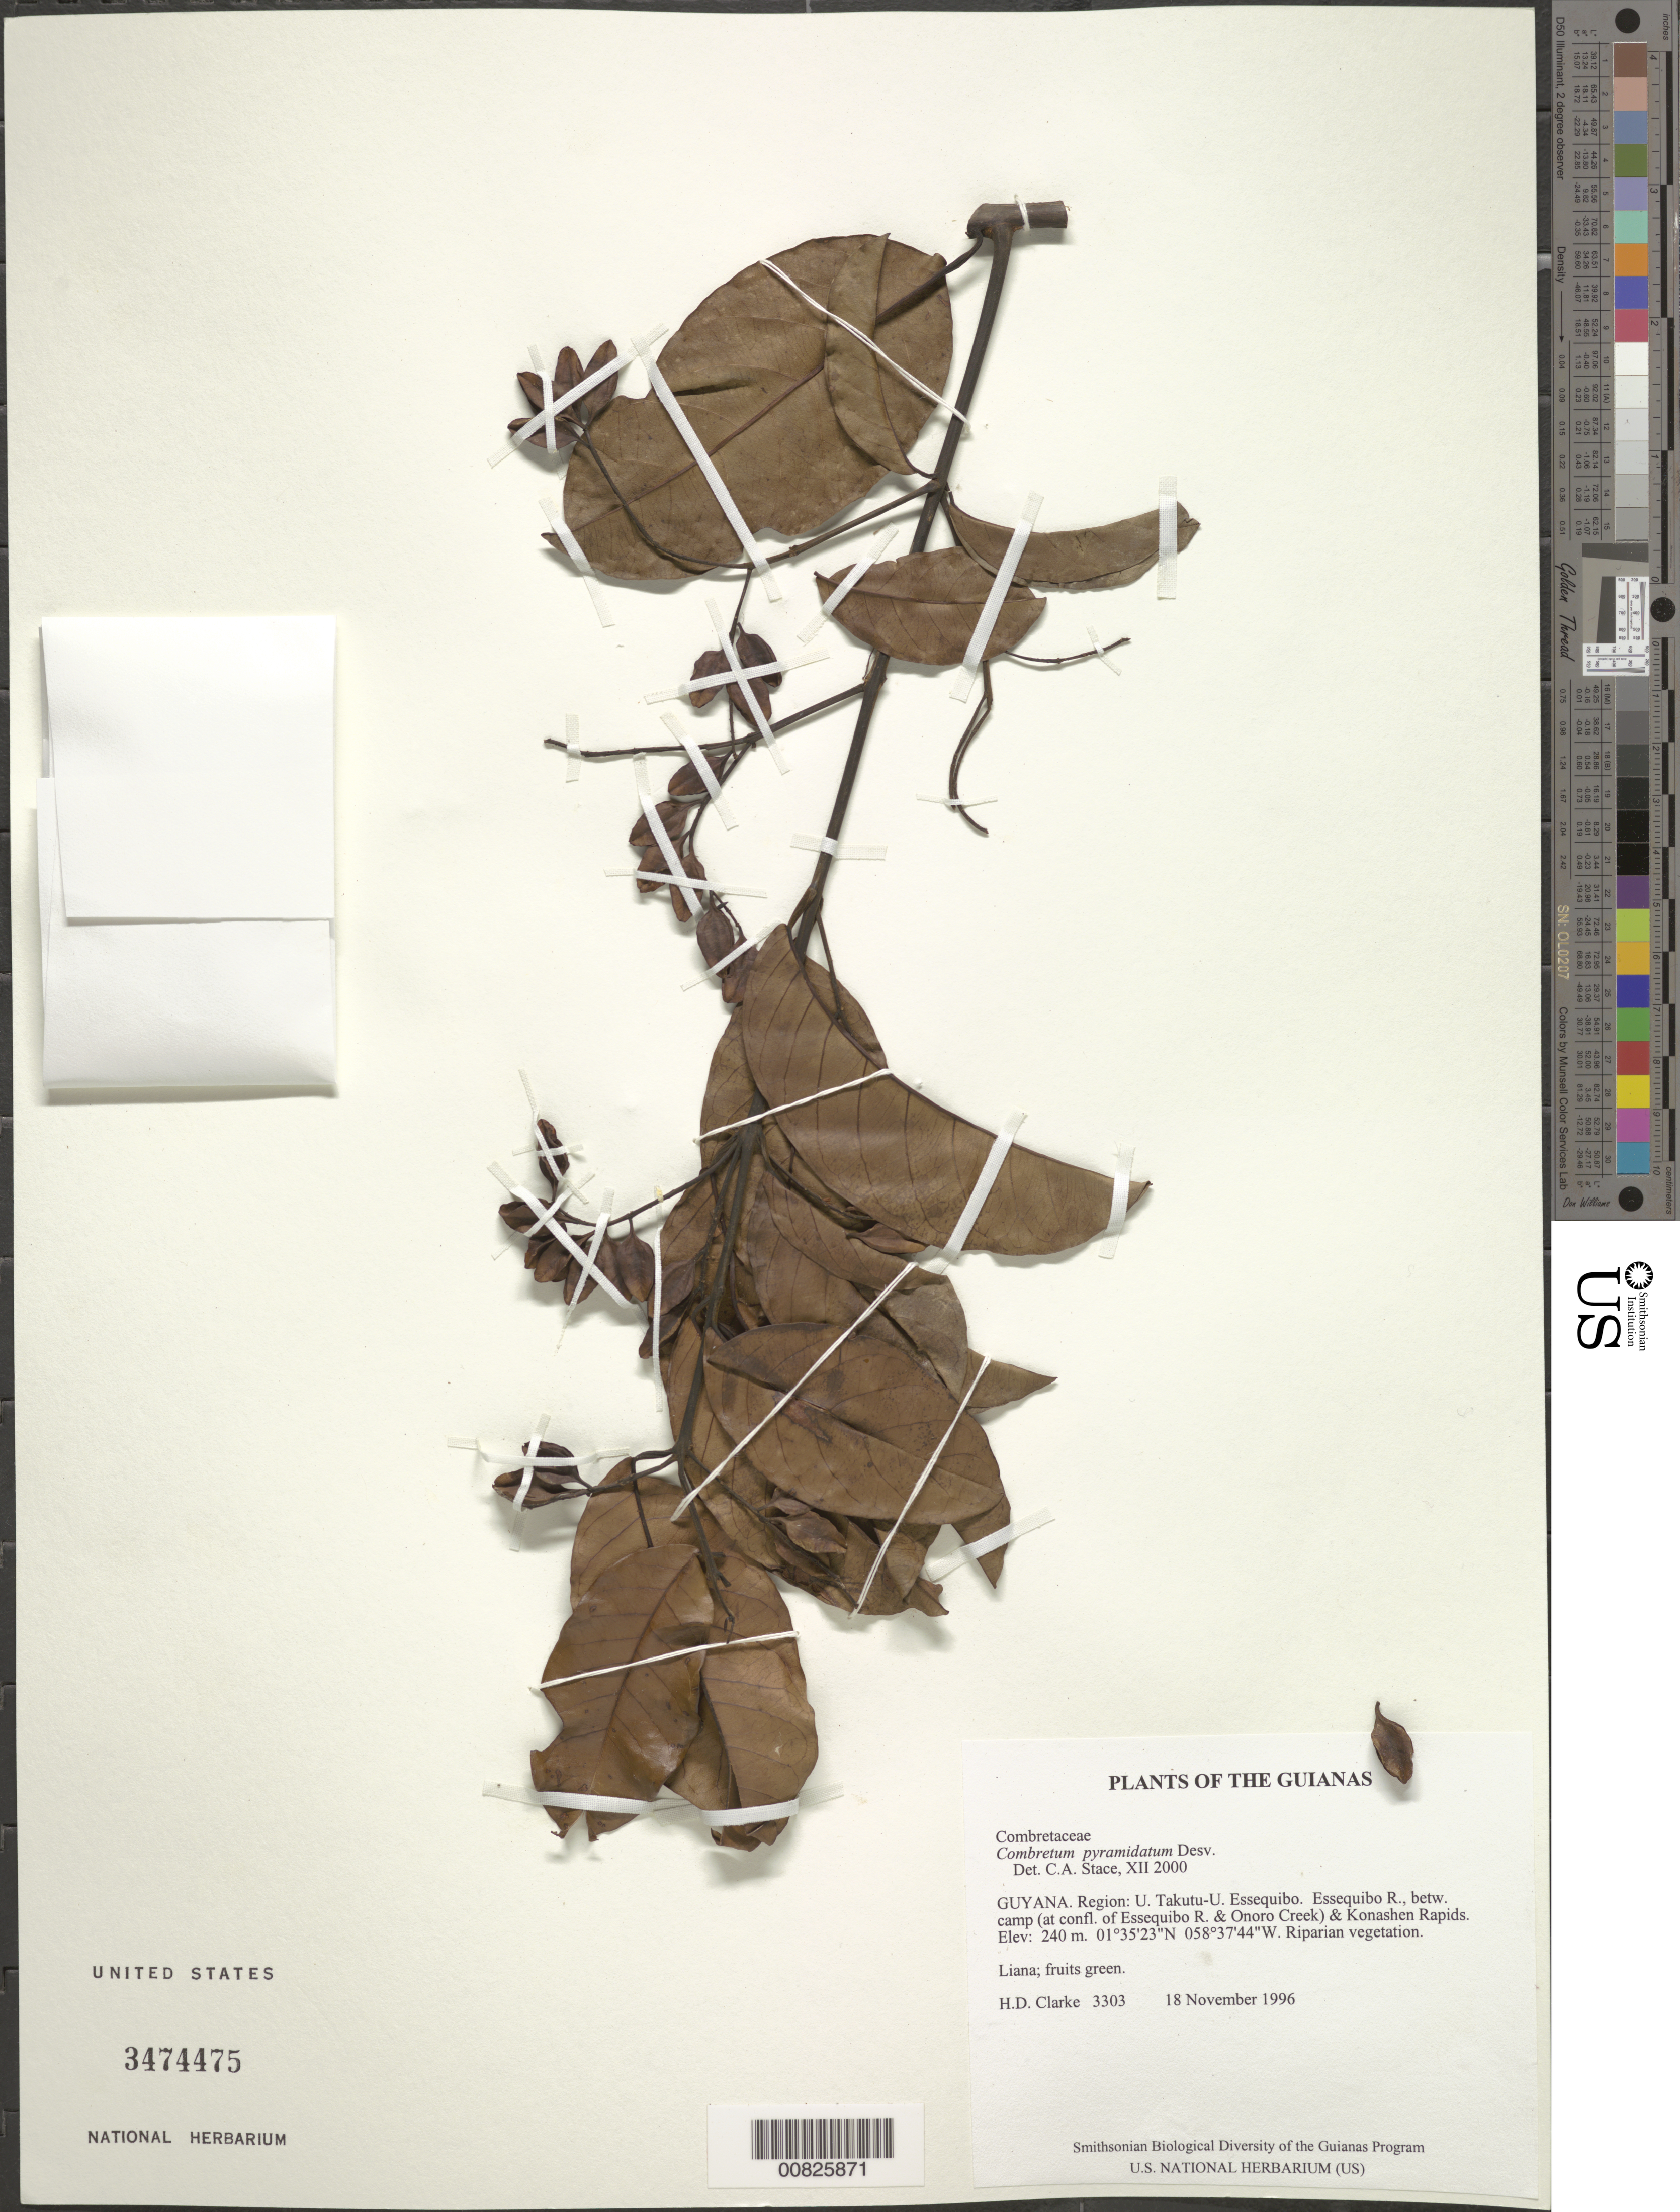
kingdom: Plantae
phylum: Tracheophyta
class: Magnoliopsida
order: Myrtales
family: Combretaceae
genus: Combretum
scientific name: Combretum pyramidatum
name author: Desv.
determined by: Stace, C. A.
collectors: H. D. Clarke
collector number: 3303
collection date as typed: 18 November 1996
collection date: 1996-11-18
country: Guyana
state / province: U. Takutu-U. Essequibo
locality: Essequibo R., betw. camp (at confl. of Essequibo R. & Onoro Creek) & Konashen Rapids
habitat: Riparian vegetation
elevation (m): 240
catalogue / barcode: US 3474475